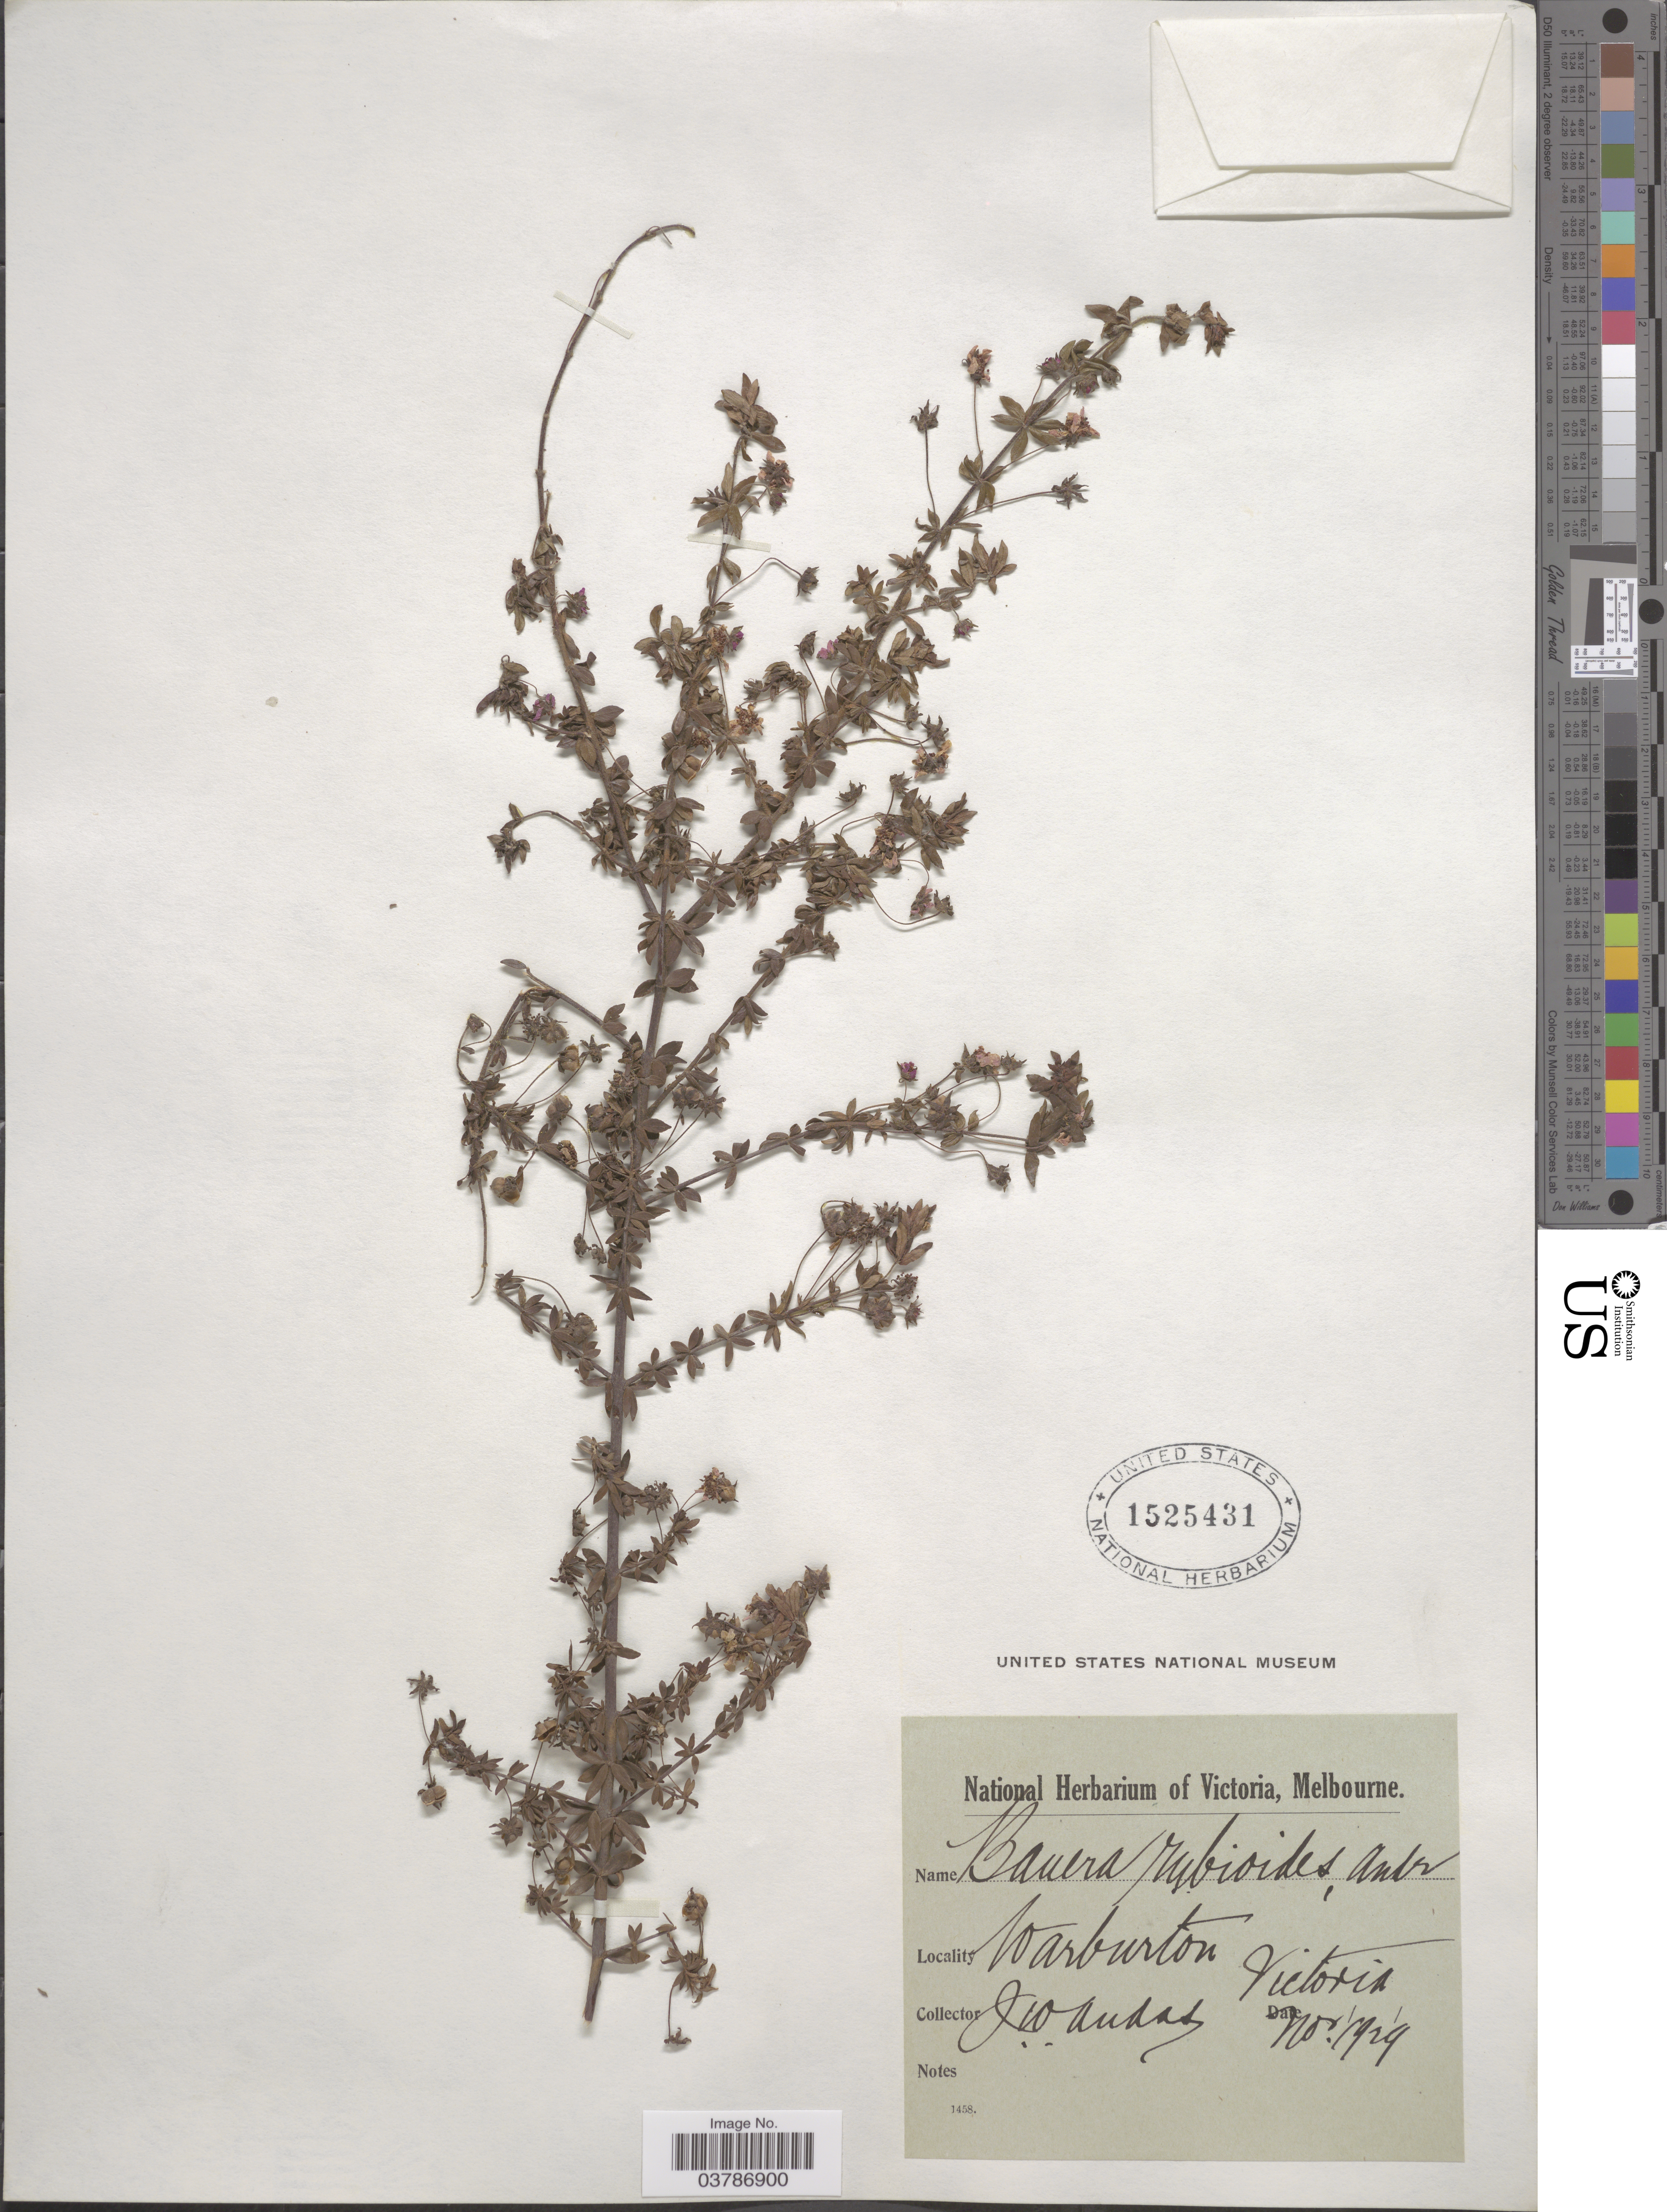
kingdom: Plantae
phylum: Tracheophyta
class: Magnoliopsida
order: Oxalidales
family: Cunoniaceae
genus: Bauera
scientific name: Bauera rubioides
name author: Andrews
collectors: J. Audas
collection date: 1929-11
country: Australia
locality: Warburton. Victoria.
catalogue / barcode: US 1525431